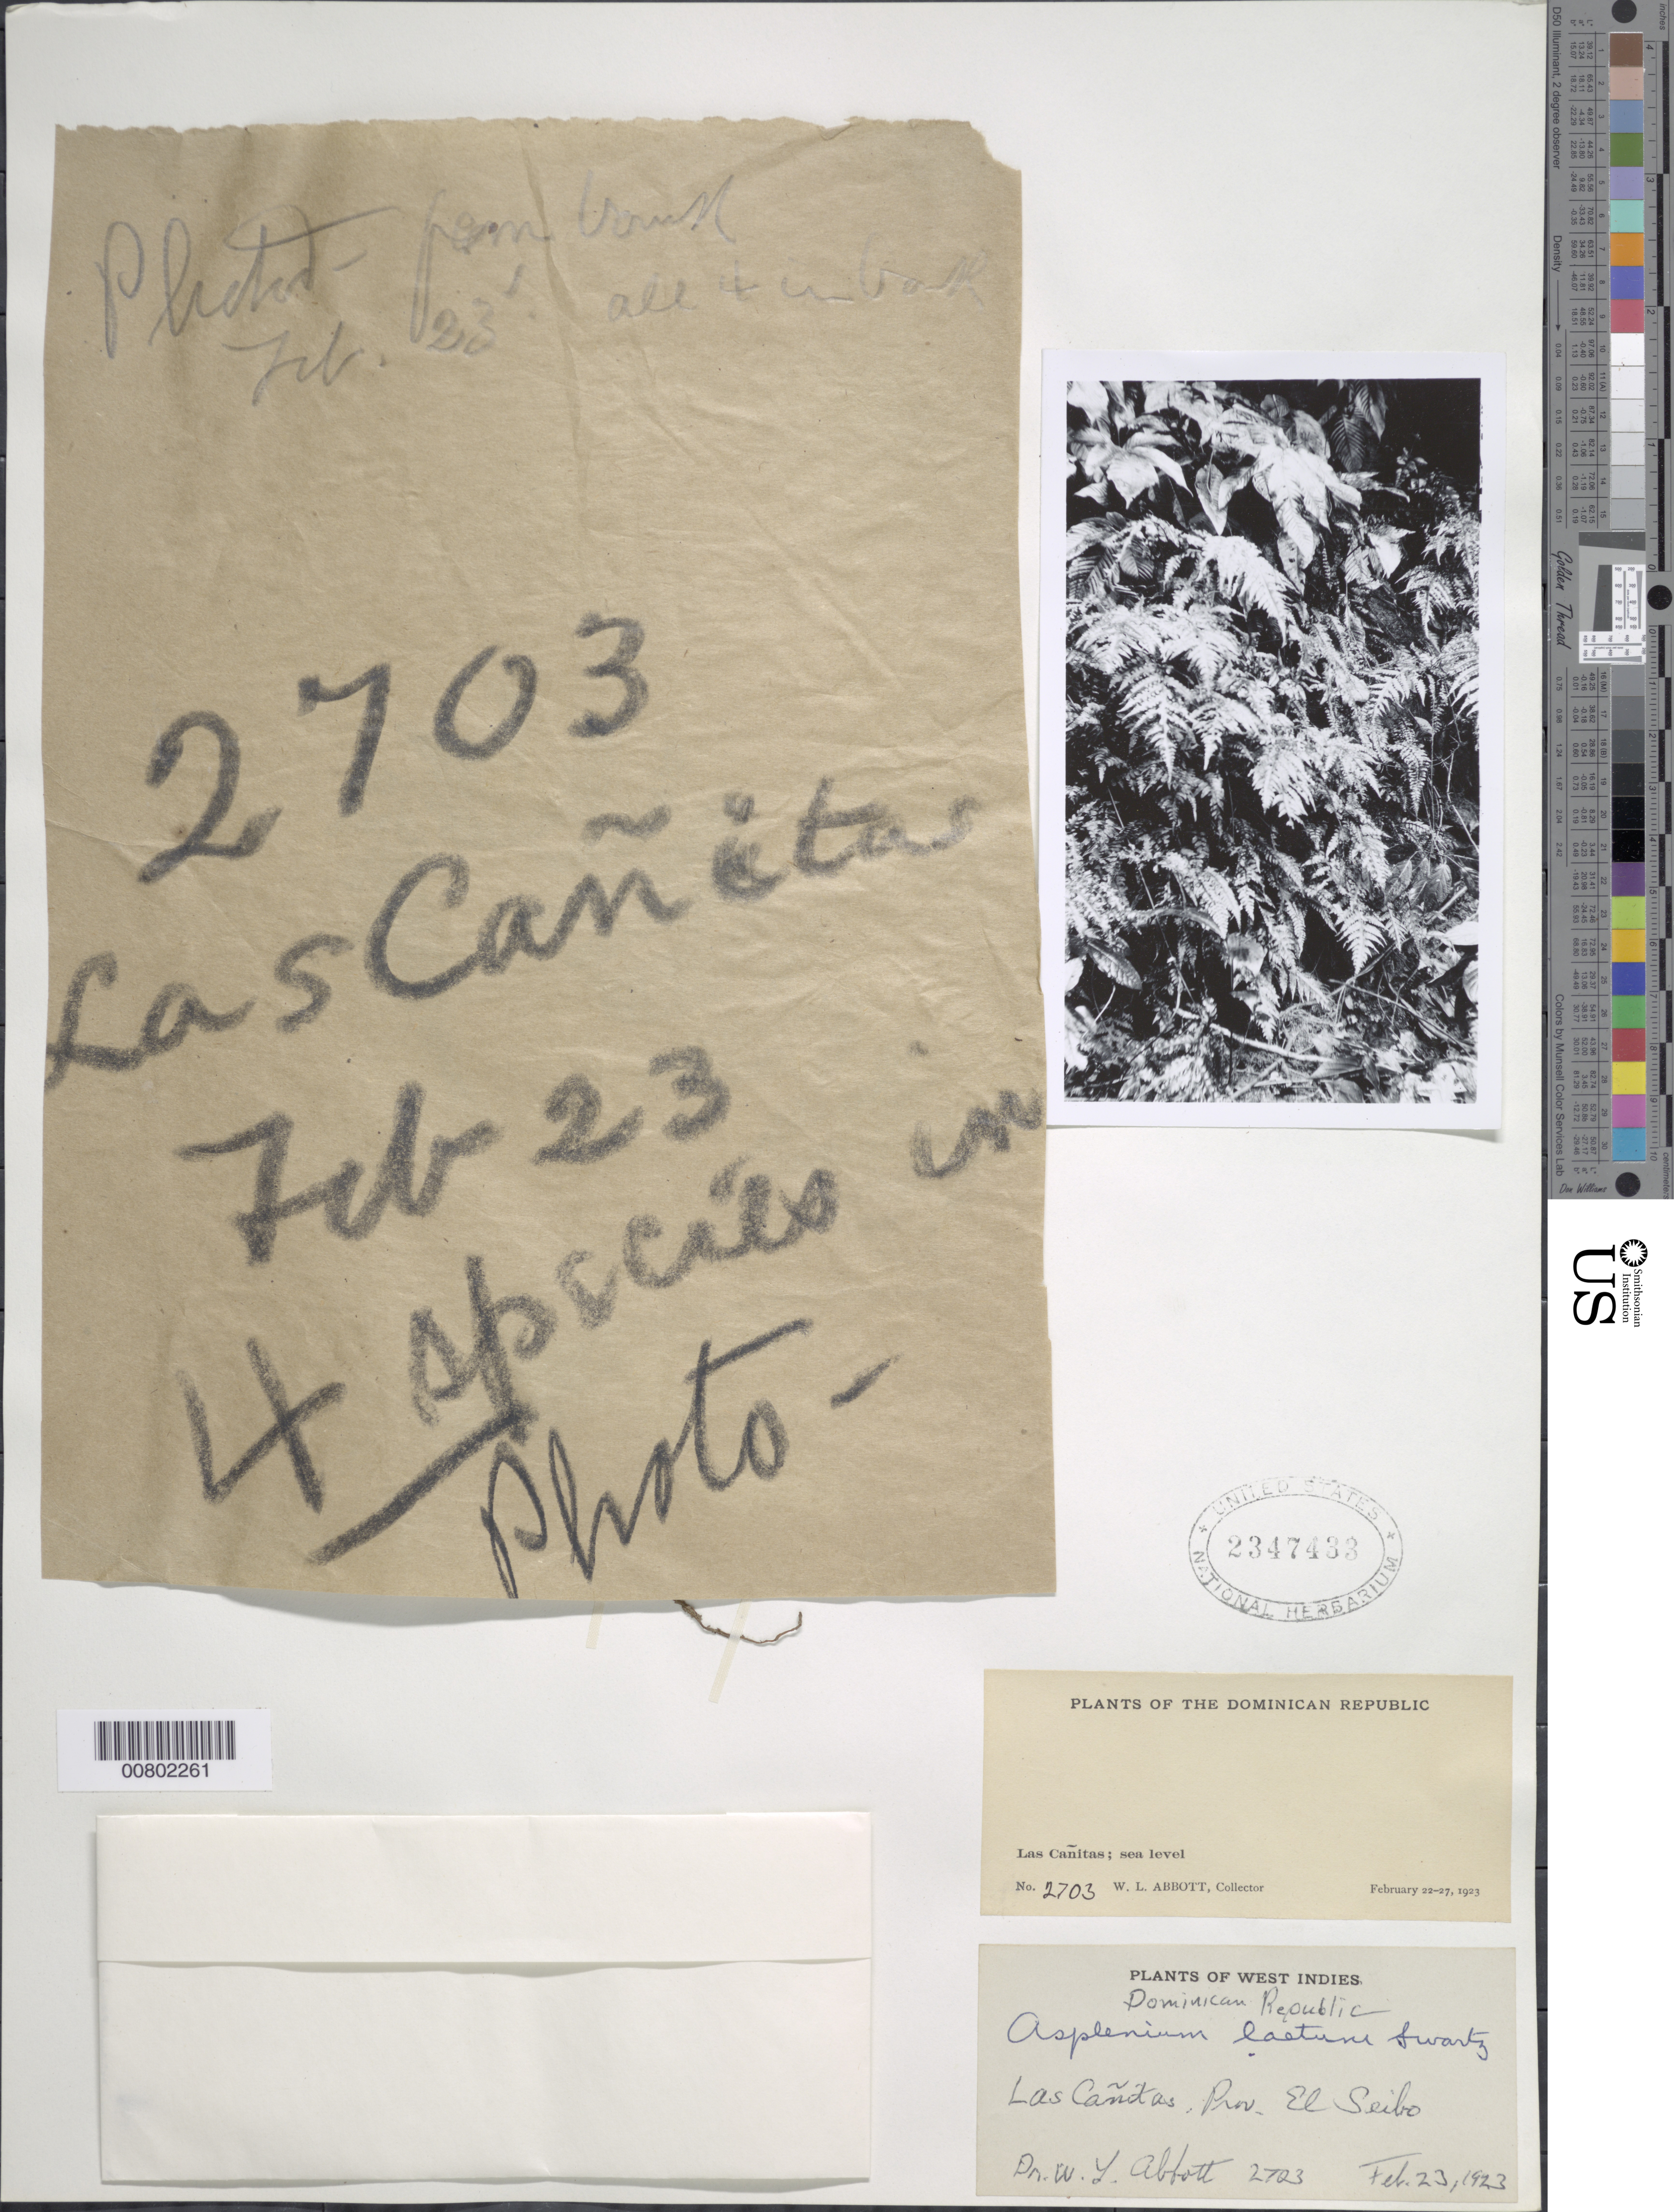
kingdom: Plantae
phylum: Tracheophyta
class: Polypodiopsida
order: Polypodiales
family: Aspleniaceae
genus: Asplenium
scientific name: Asplenium laetum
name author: Sw.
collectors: W. L. Abbott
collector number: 2703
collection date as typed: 23 Feb 1923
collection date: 1923-02-23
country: Dominican Republic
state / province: El Seibo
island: Hispaniola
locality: Las Cañitas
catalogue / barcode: US 2347433